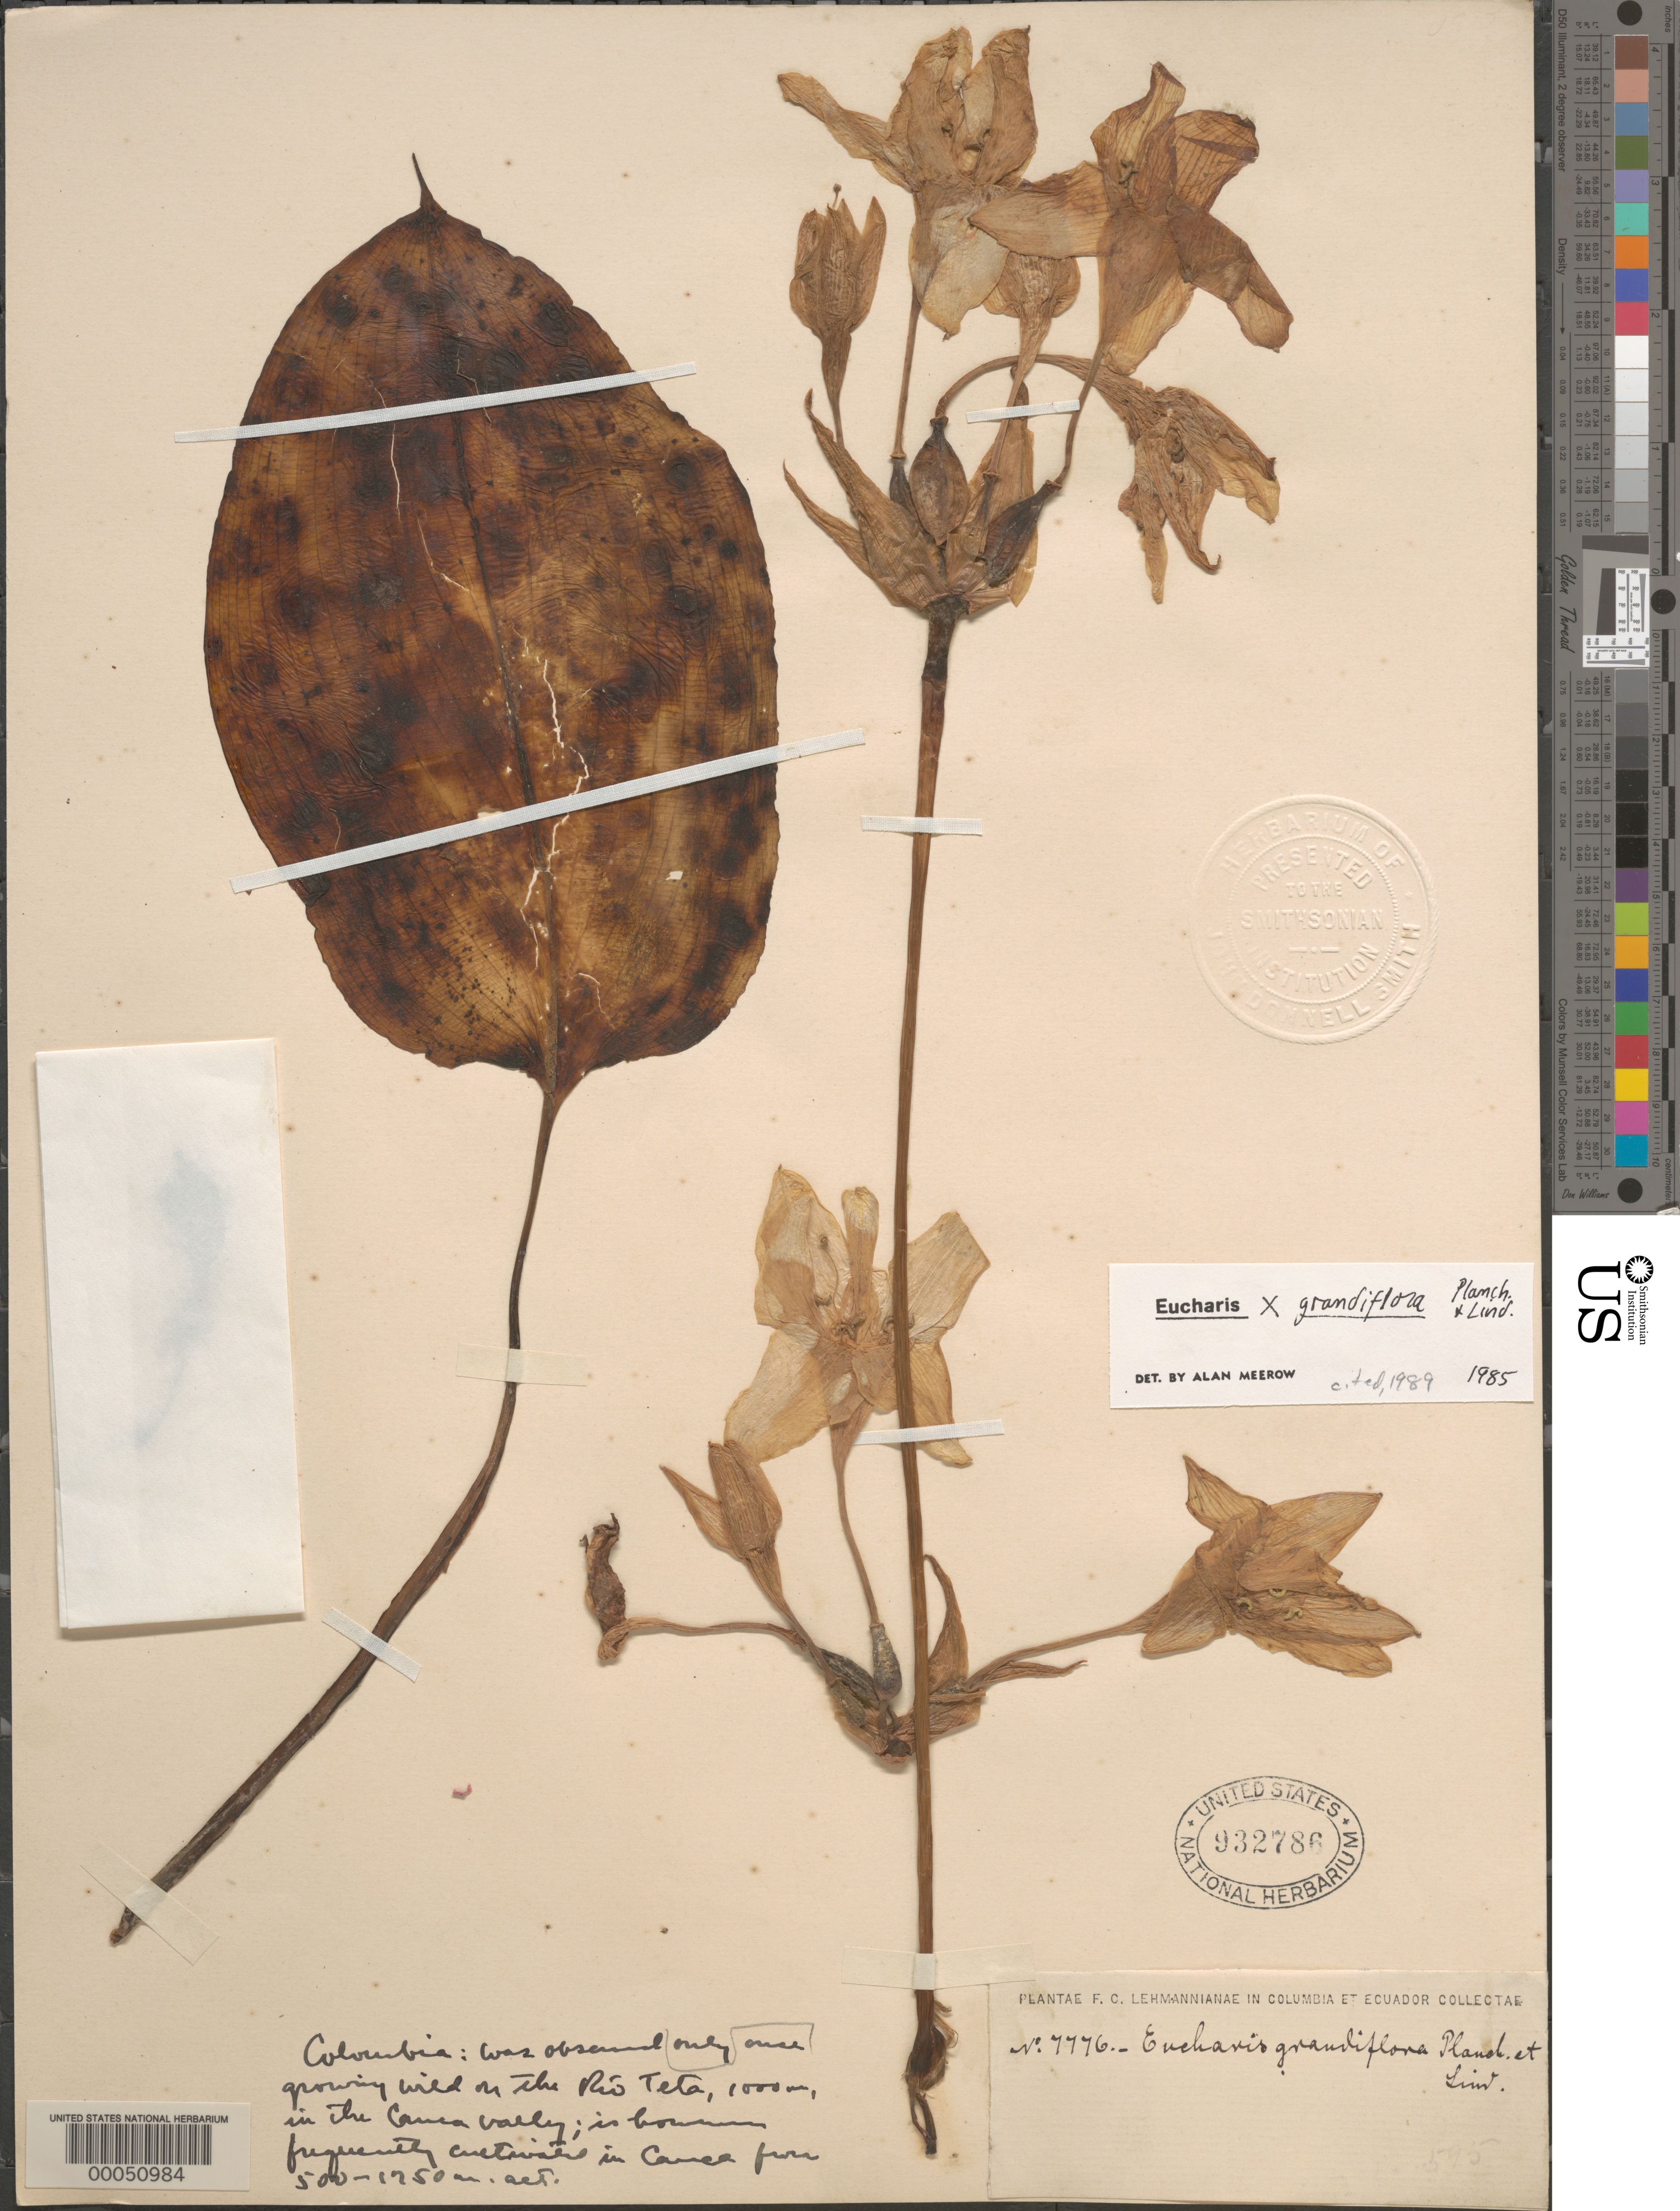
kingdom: Plantae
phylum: Tracheophyta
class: Liliopsida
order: Asparagales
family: Amaryllidaceae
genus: Eucharis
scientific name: Eucharis grandiflora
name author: Planch. & B.L. Linden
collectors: F. C. Lehmann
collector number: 7776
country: Colombia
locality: Along the Rio Tela, in the Cauca Valley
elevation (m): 1000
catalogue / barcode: US 932786